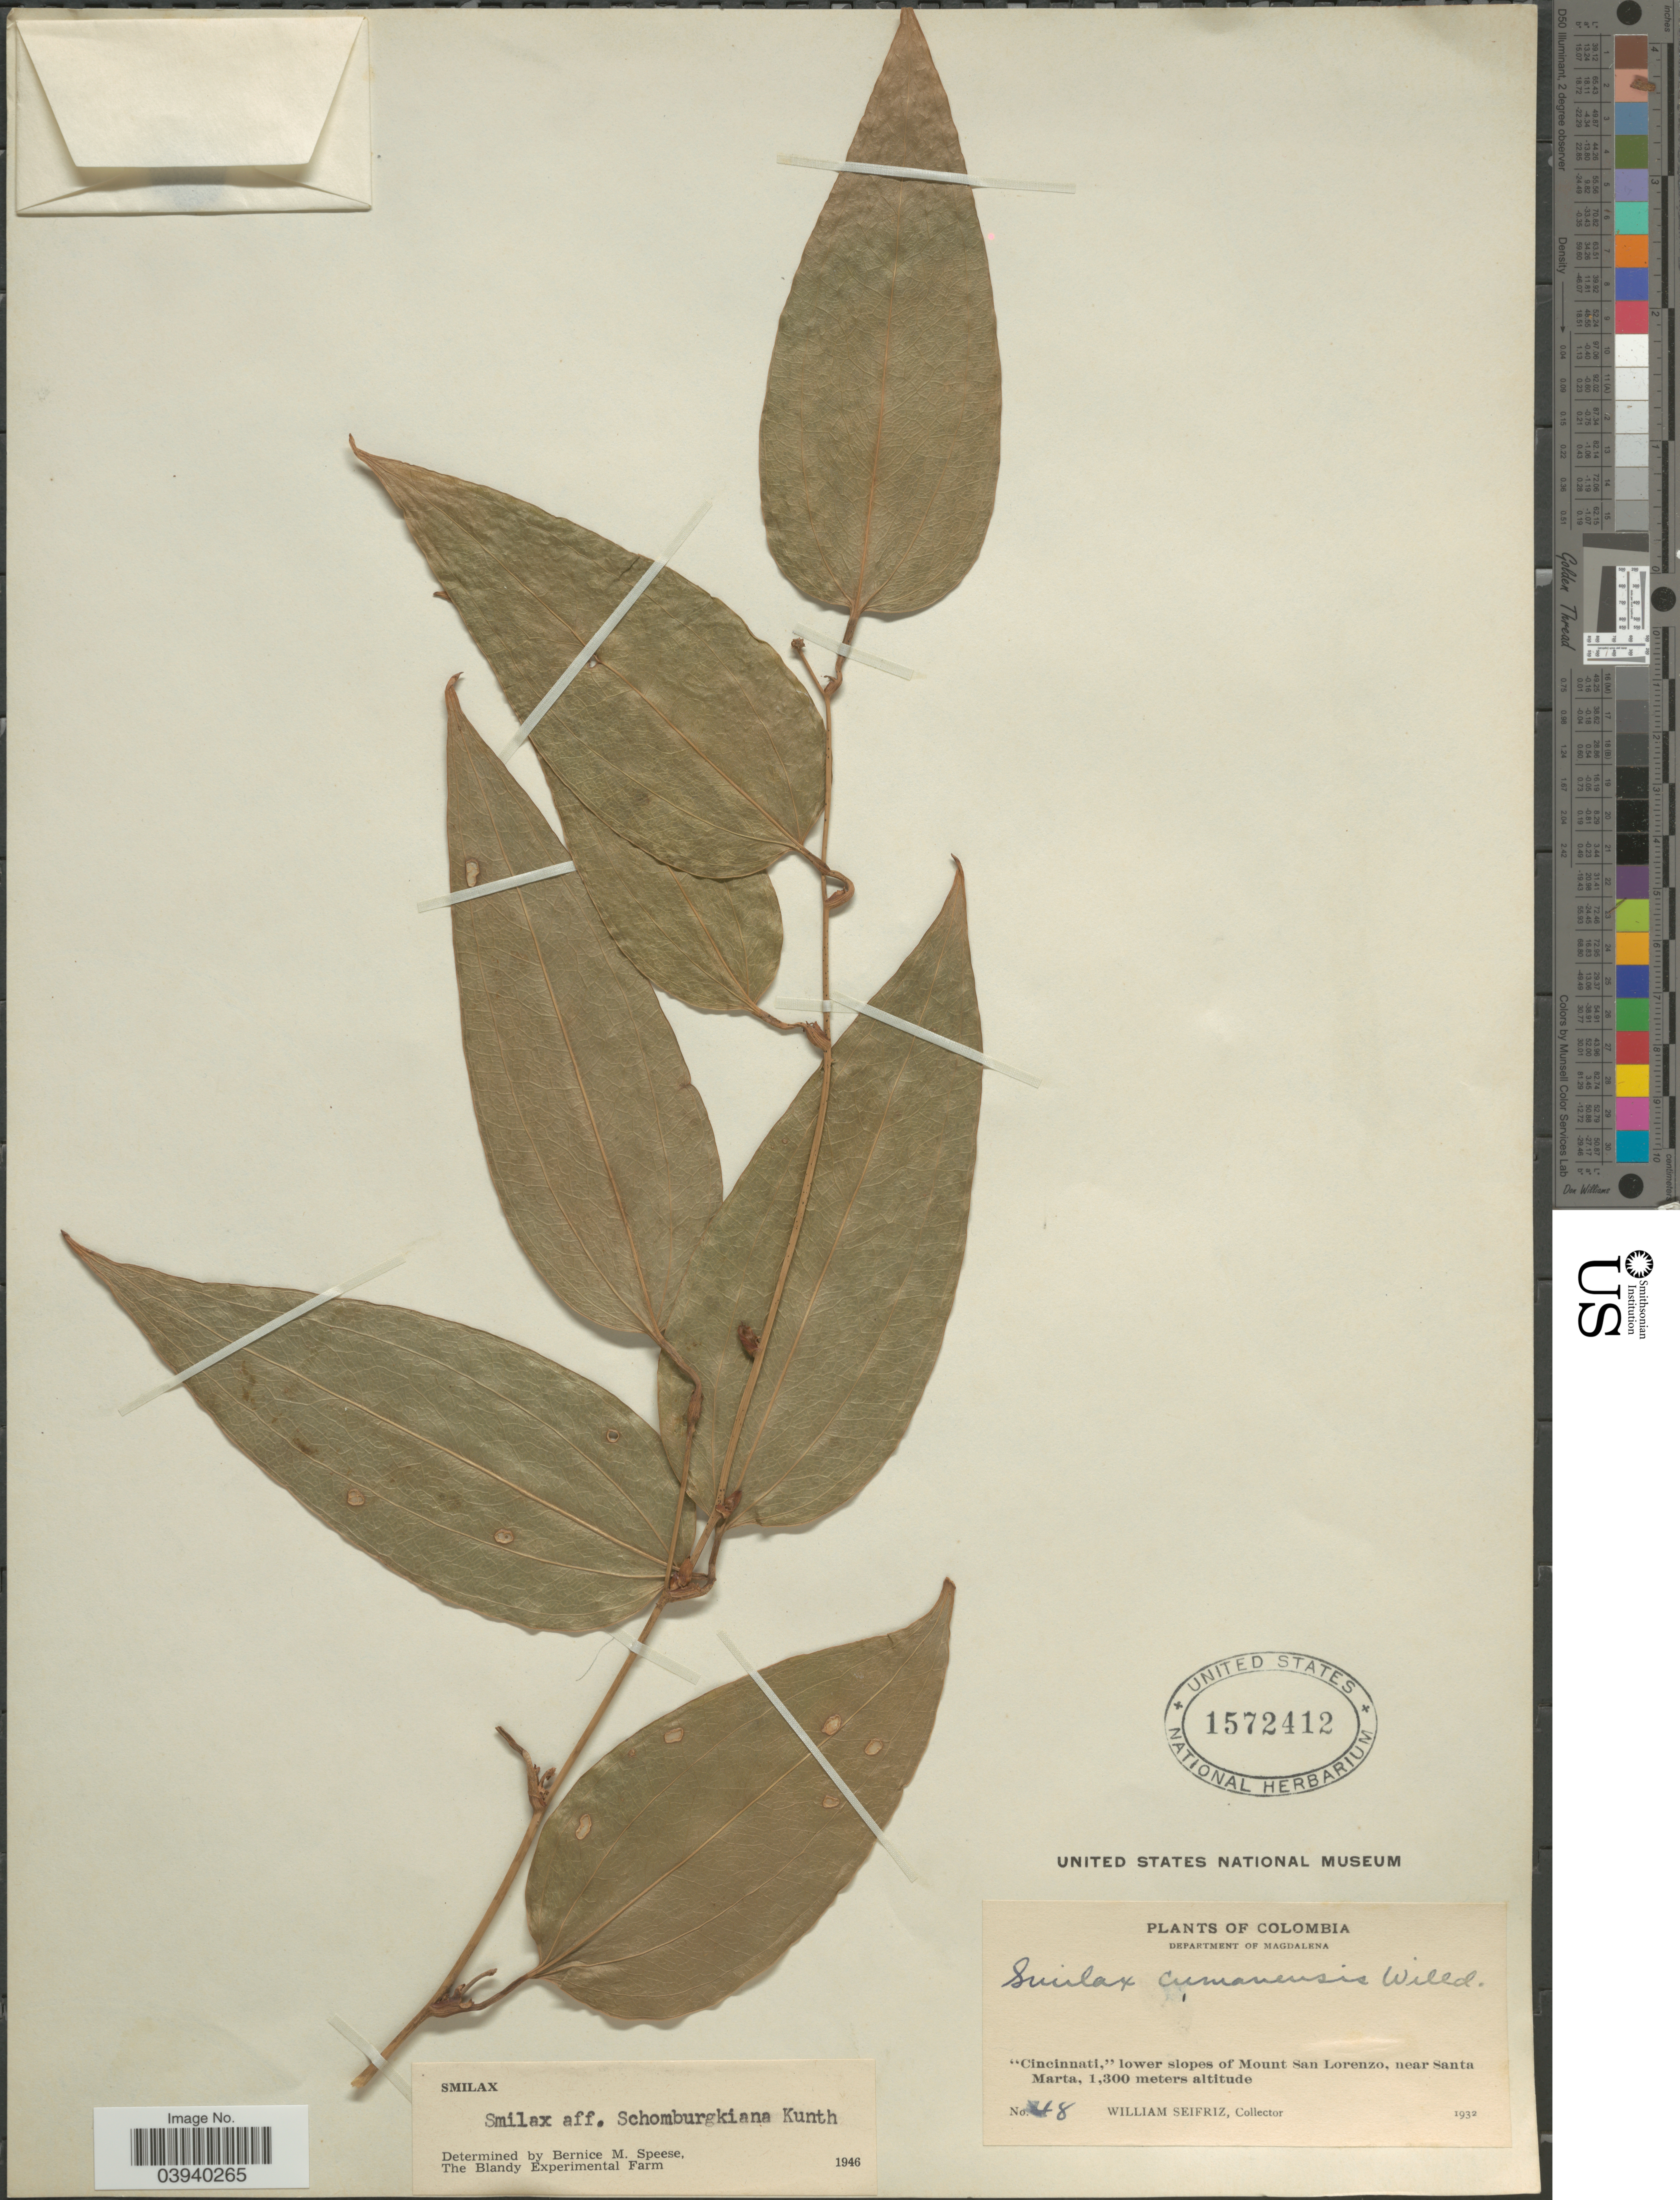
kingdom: Plantae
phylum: Tracheophyta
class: Liliopsida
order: Liliales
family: Smilacaceae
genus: Smilax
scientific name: Smilax schomburgkiana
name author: Kunth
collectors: W. Seifriz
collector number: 48*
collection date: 1932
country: Colombia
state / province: Magdalena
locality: Department of Magdalena. "Cincinnati," lower slopes of Mount San Lorenzo, near Santa Marta.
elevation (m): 1300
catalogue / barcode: US 1572412